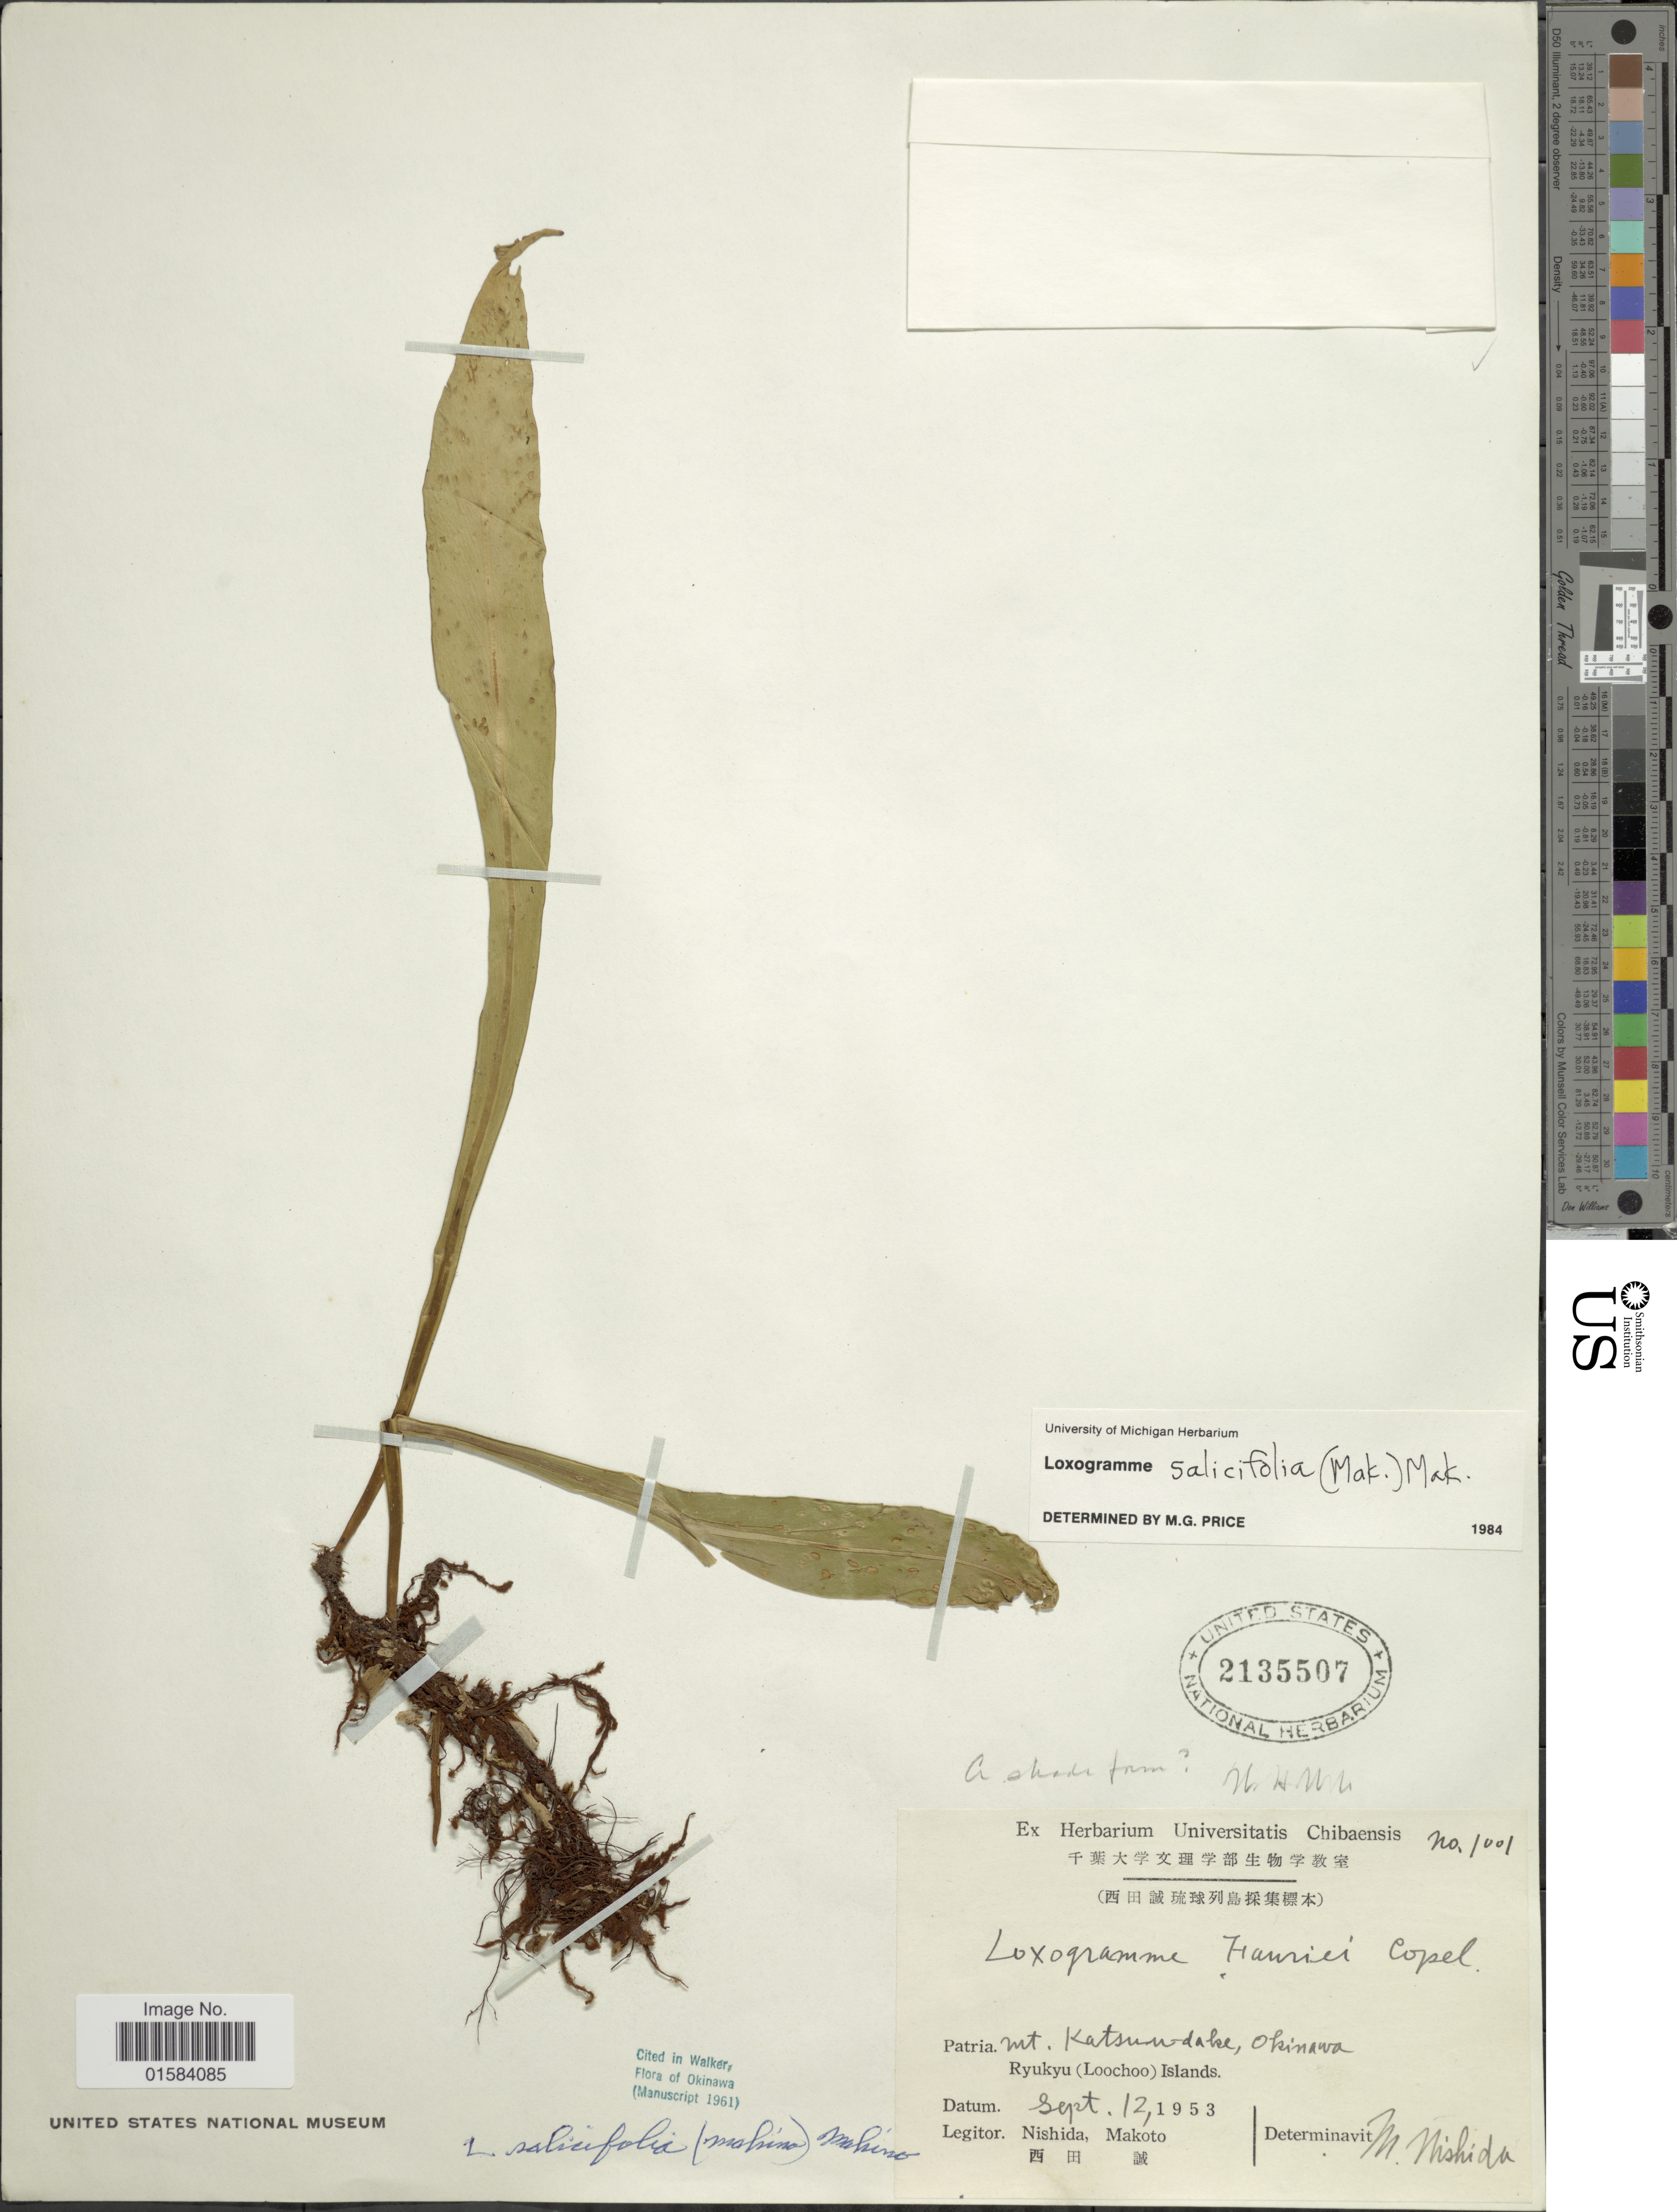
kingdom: Plantae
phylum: Tracheophyta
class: Polypodiopsida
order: Polypodiales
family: Polypodiaceae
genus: Loxogramme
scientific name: Loxogramme salicifolia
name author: (Makino) Makino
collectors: Nishida & Makoto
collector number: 1001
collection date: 1953-09-12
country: Japan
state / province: Okinawa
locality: Mt Katsundake, Okinawa, Ryukyu (Loochoo) Islands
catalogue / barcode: US 2135507